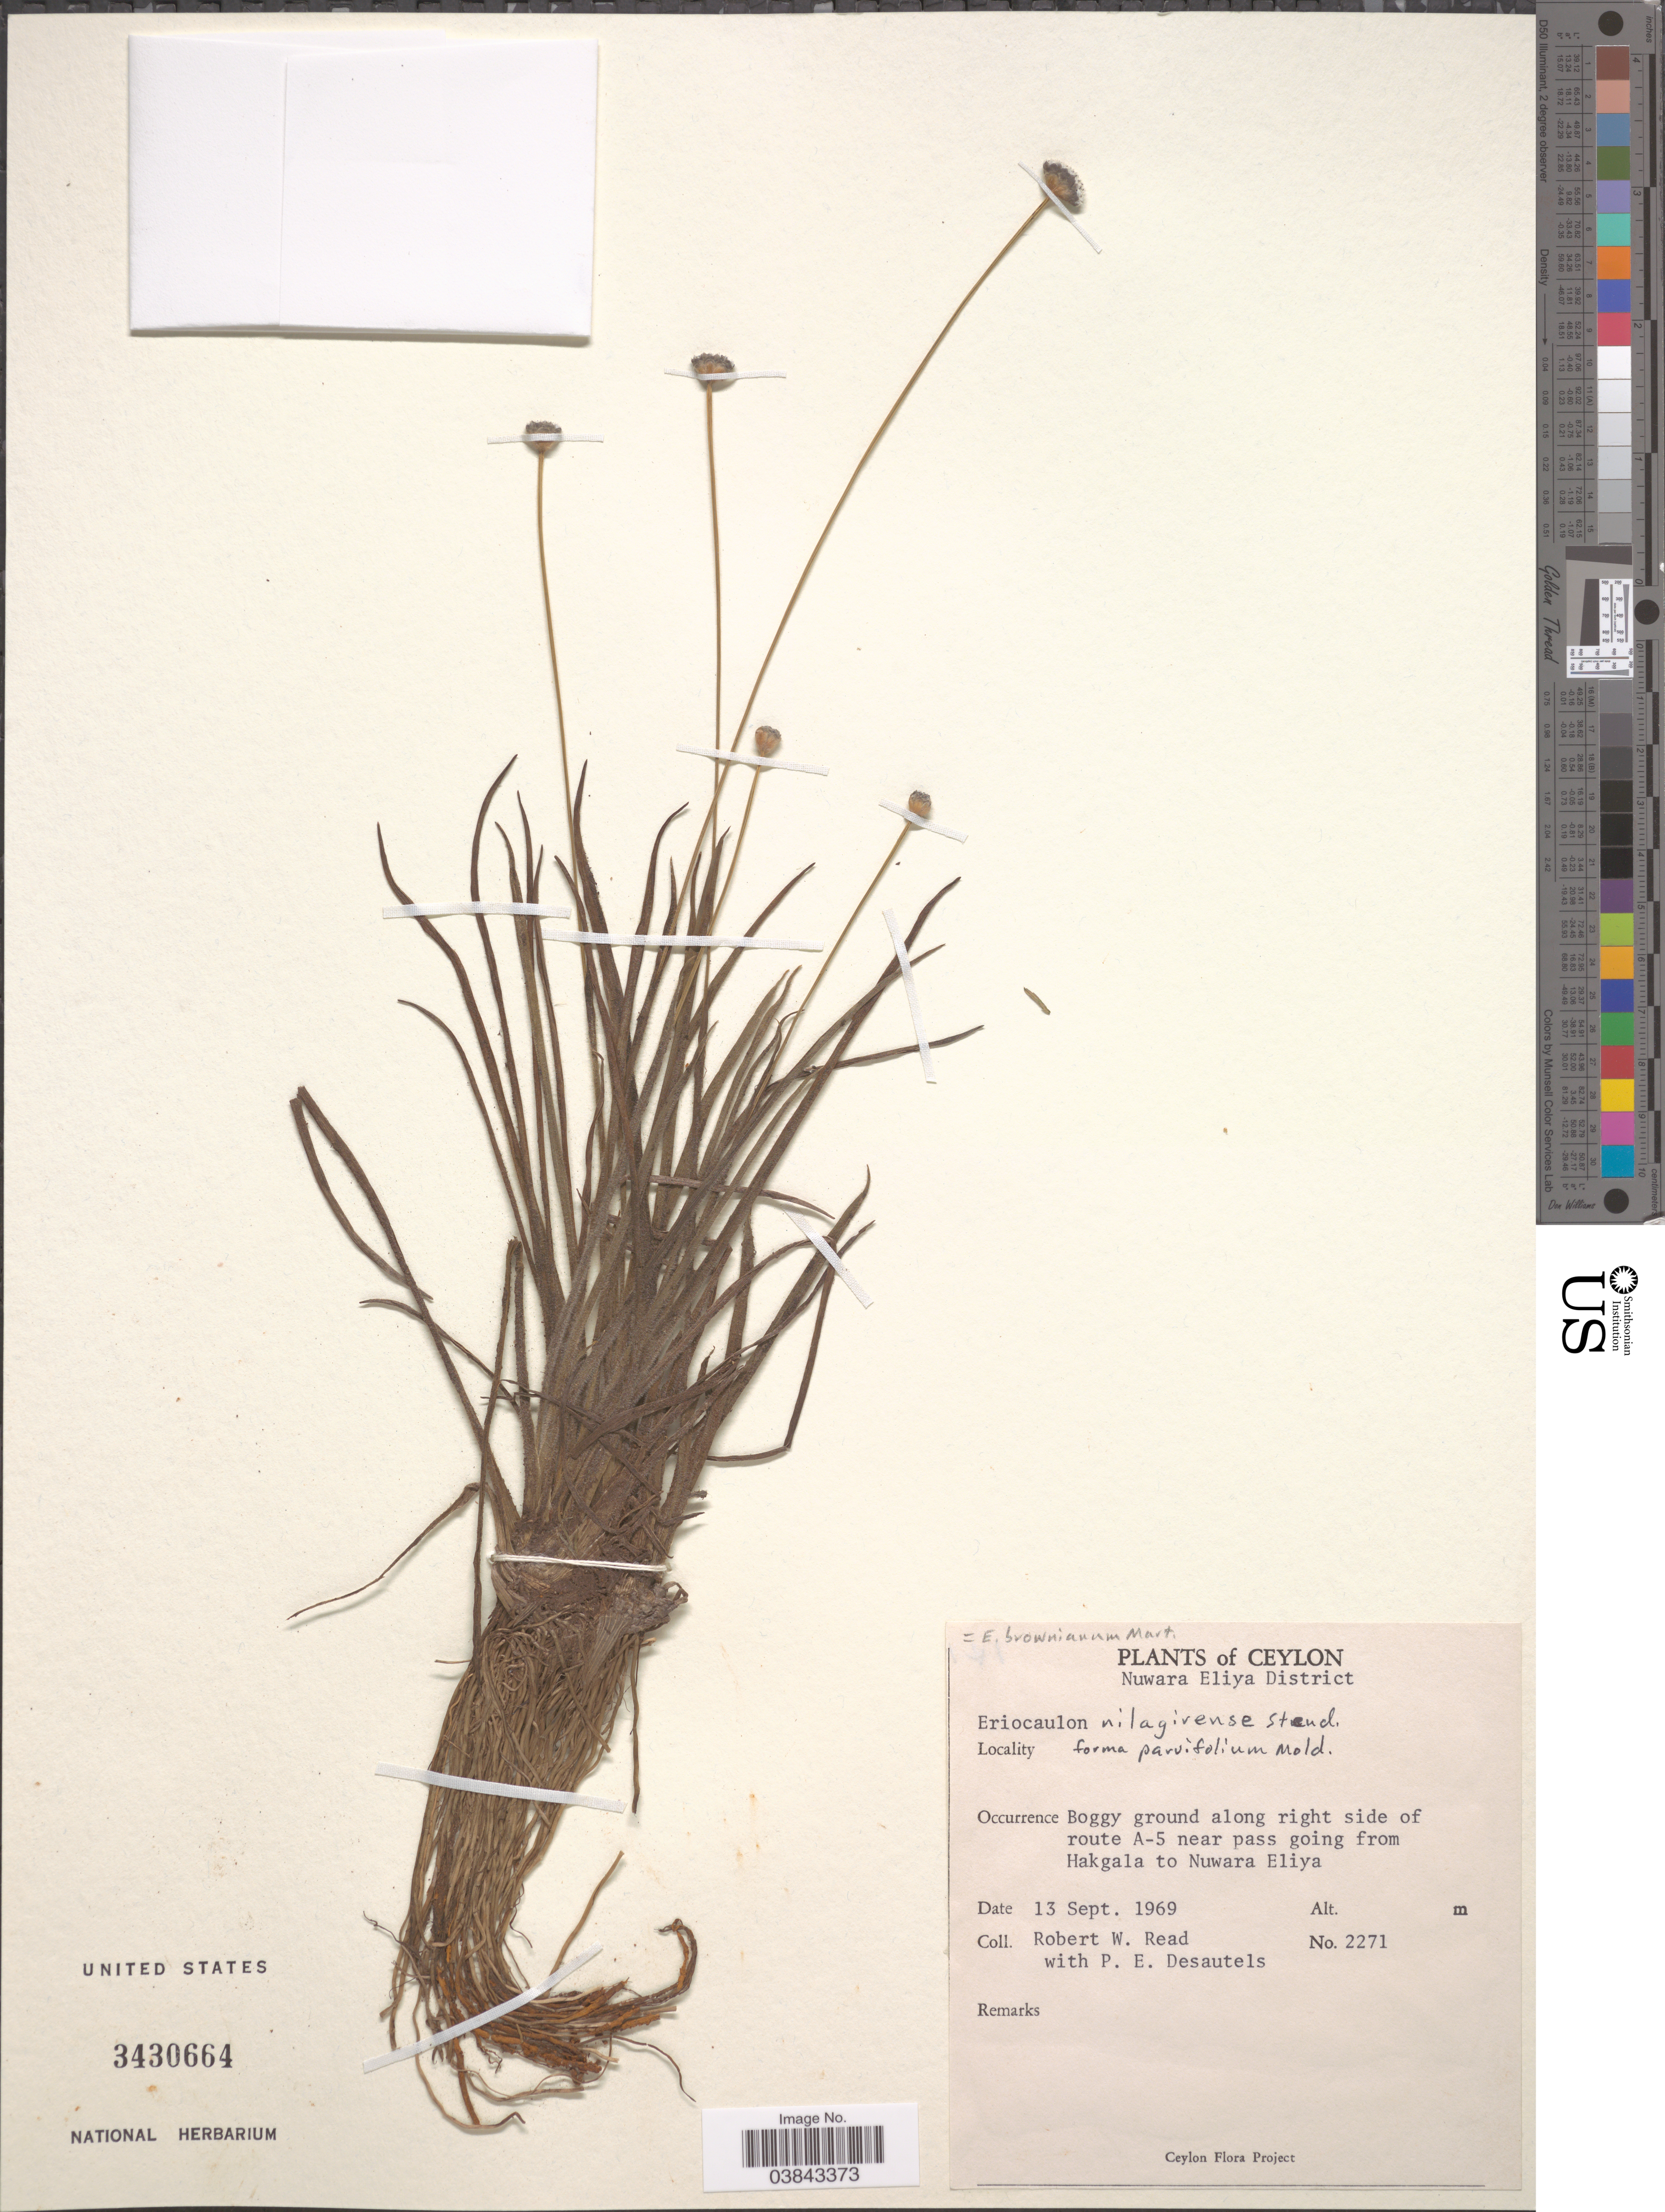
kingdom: Plantae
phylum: Tracheophyta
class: Liliopsida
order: Poales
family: Eriocaulaceae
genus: Eriocaulon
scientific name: Eriocaulon brownianum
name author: Mart.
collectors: R. W. Read & P. Desautels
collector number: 2271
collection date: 1969-09-13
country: Sri Lanka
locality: Ceylon. Nuwara Eliya District. Boggy ground along right side of route A-5 near pass going from Hakgala to Nuwara Eliya.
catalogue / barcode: US 3430664